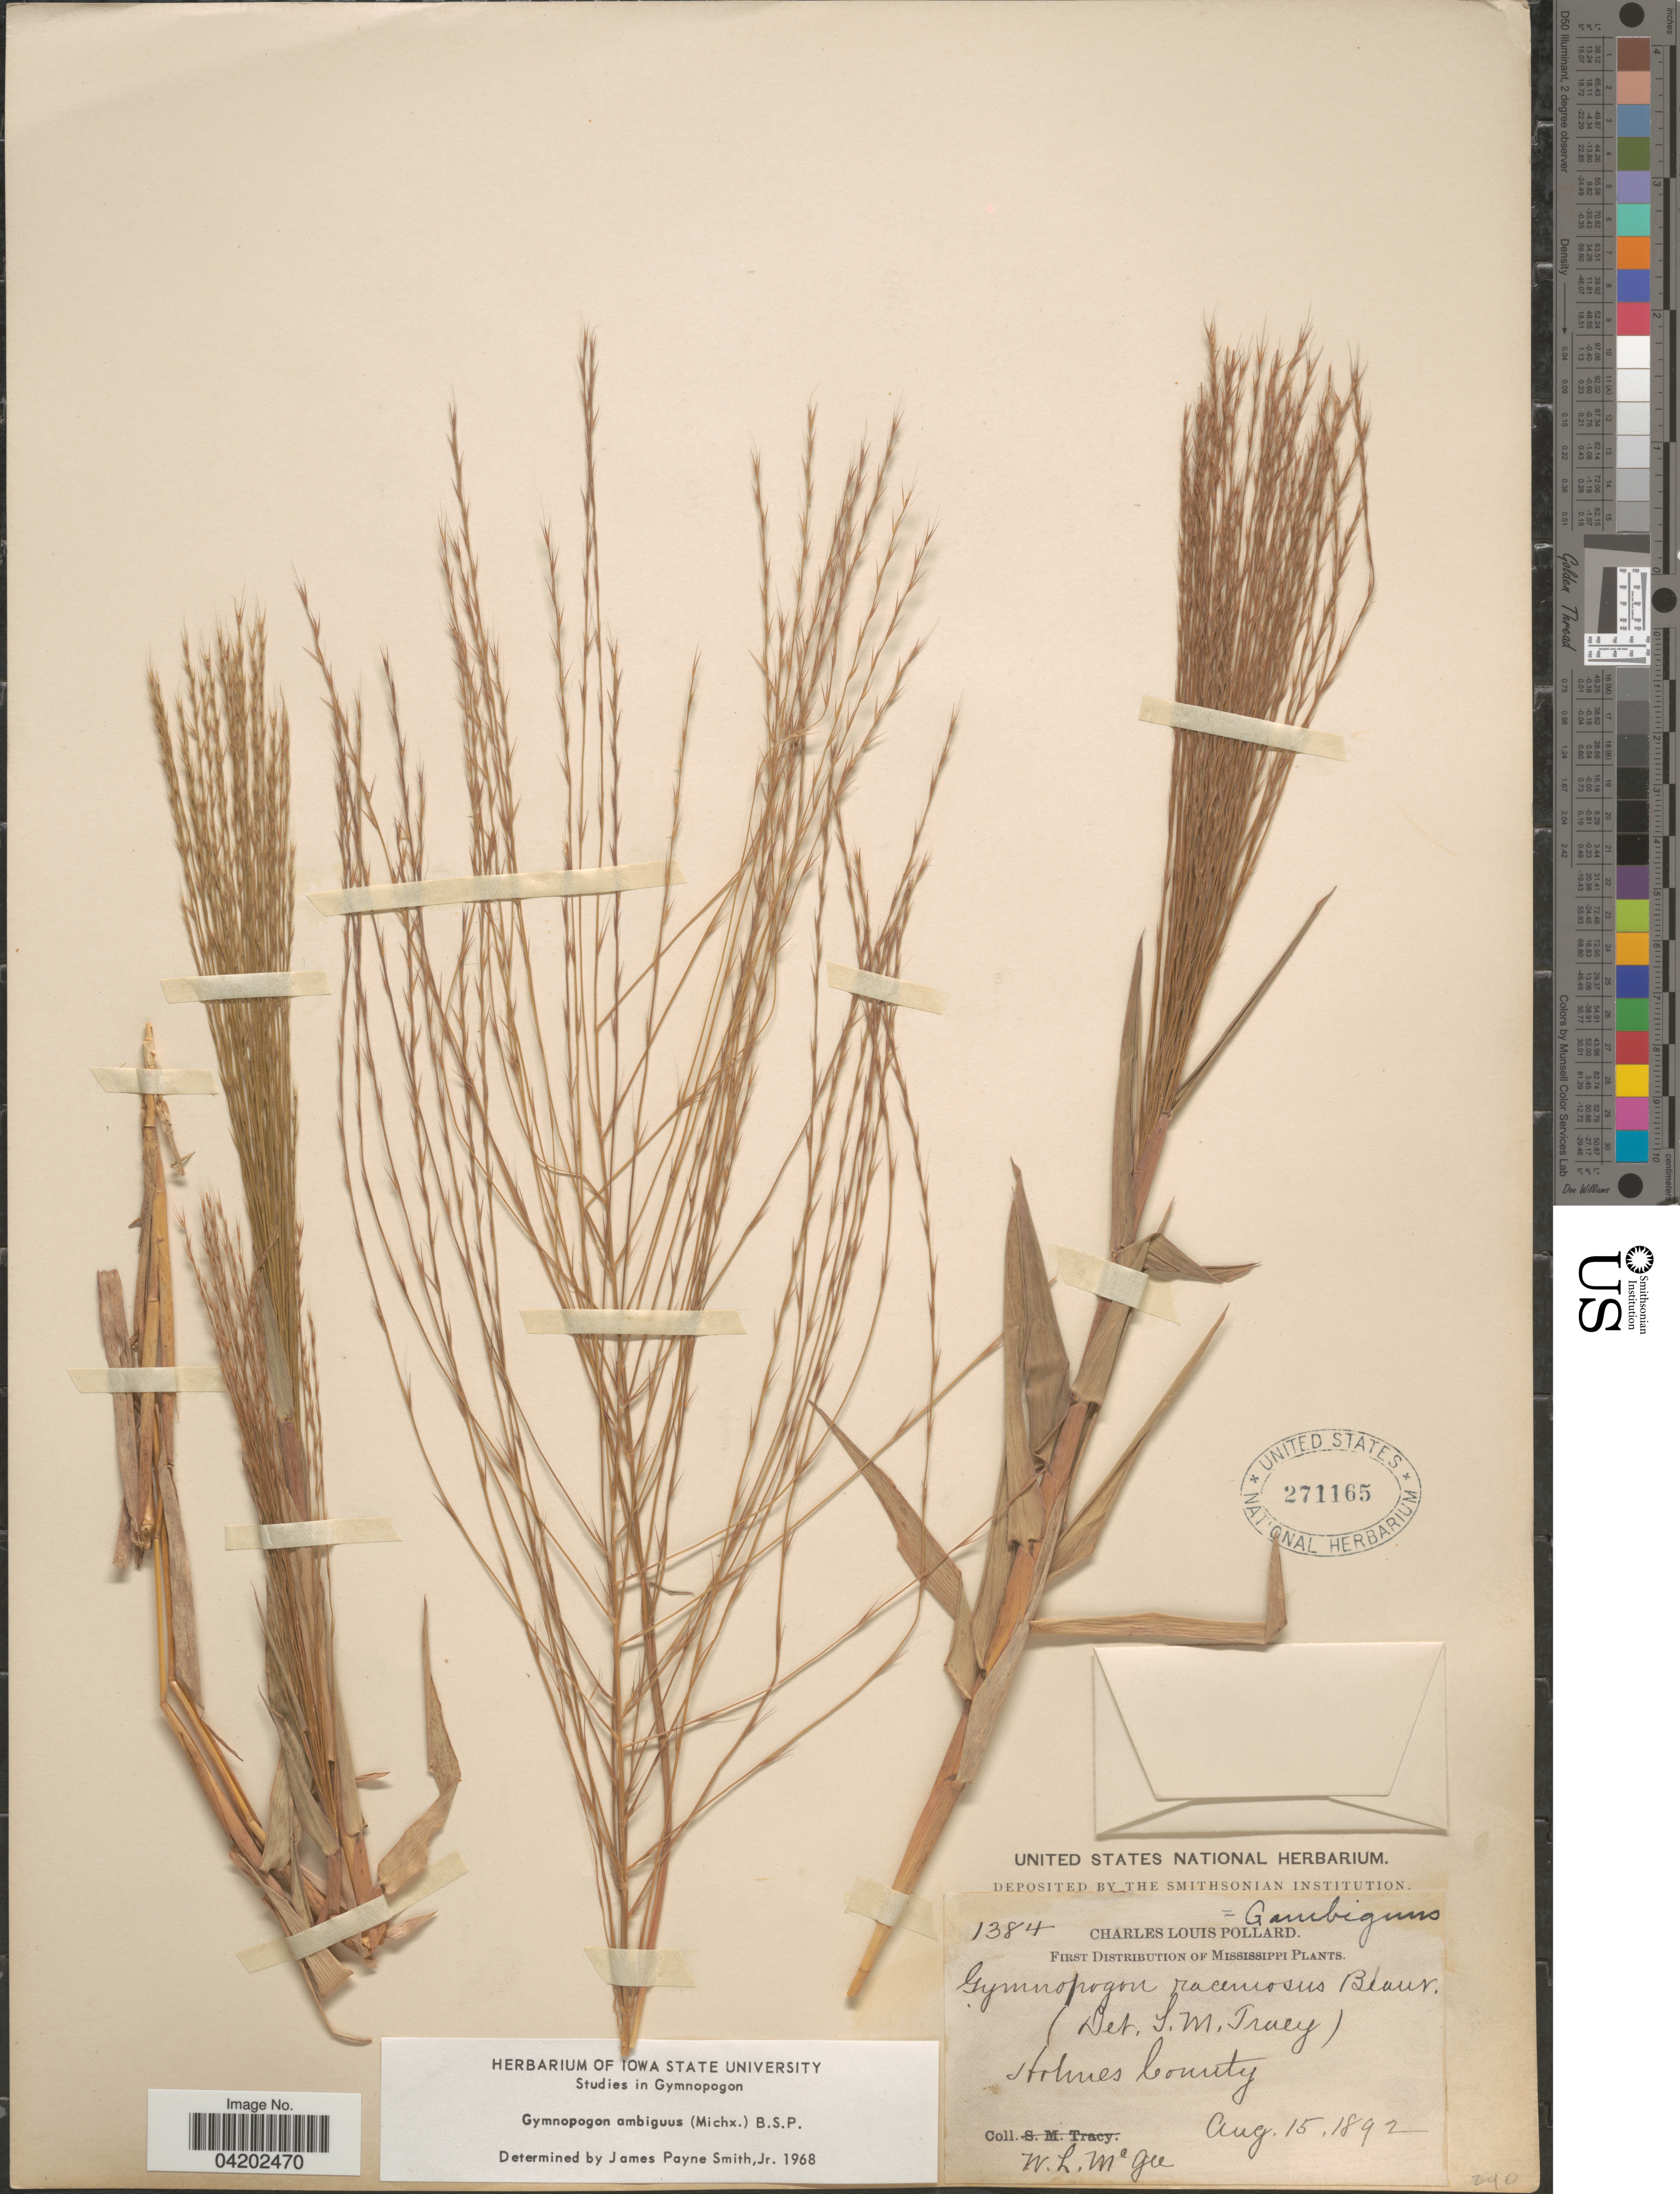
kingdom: Plantae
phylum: Tracheophyta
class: Liliopsida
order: Poales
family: Poaceae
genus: Gymnopogon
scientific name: Gymnopogon ambiguus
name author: (Michx.) Britton, Stearns & Poggenb.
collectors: W. Mcgee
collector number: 1384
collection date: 1892-08-15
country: United States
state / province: Mississippi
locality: Holmes County.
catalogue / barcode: US 271165